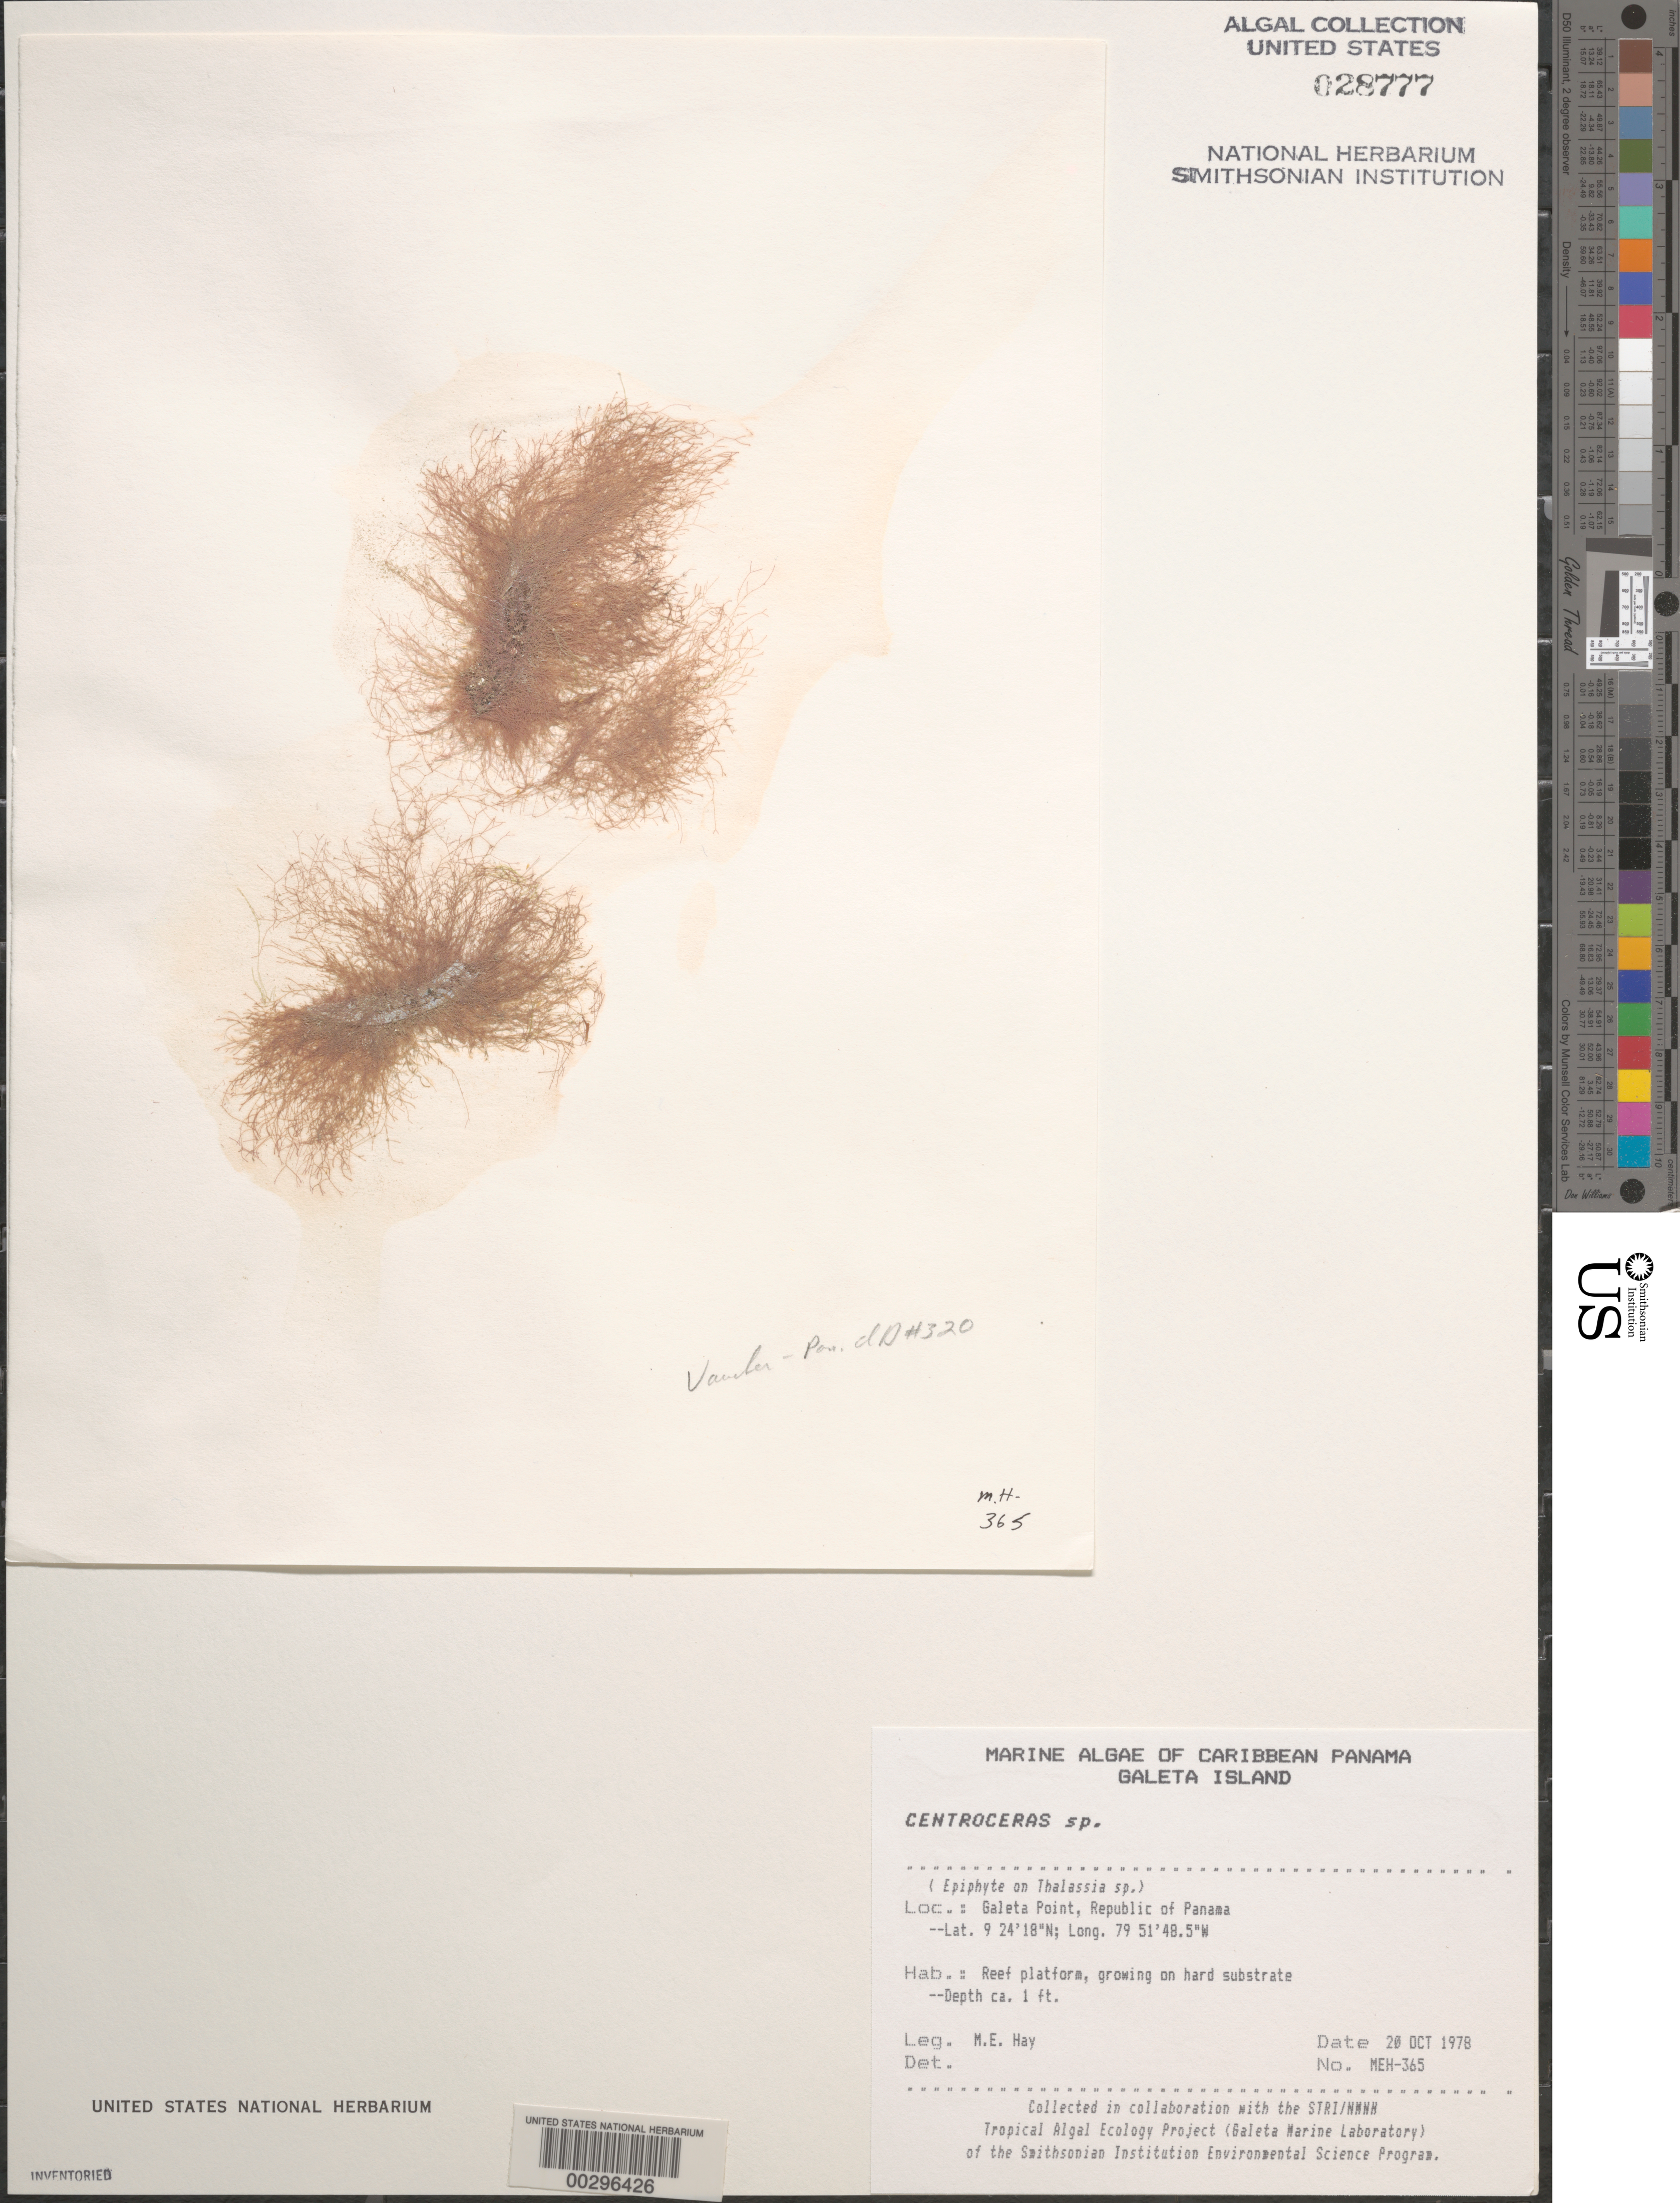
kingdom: Plantae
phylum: Rhodophyta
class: Florideophyceae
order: Ceramiales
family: Ceramiaceae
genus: Centroceras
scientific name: Centroceras sp.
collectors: M. E. Hay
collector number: MEH-365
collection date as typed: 20 Oct 1978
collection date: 1978-10-20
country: Panama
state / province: Colón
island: Galeta Island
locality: Galeta Point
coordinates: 9 24'18"N, 79 51'48.5"W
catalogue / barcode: US 28777